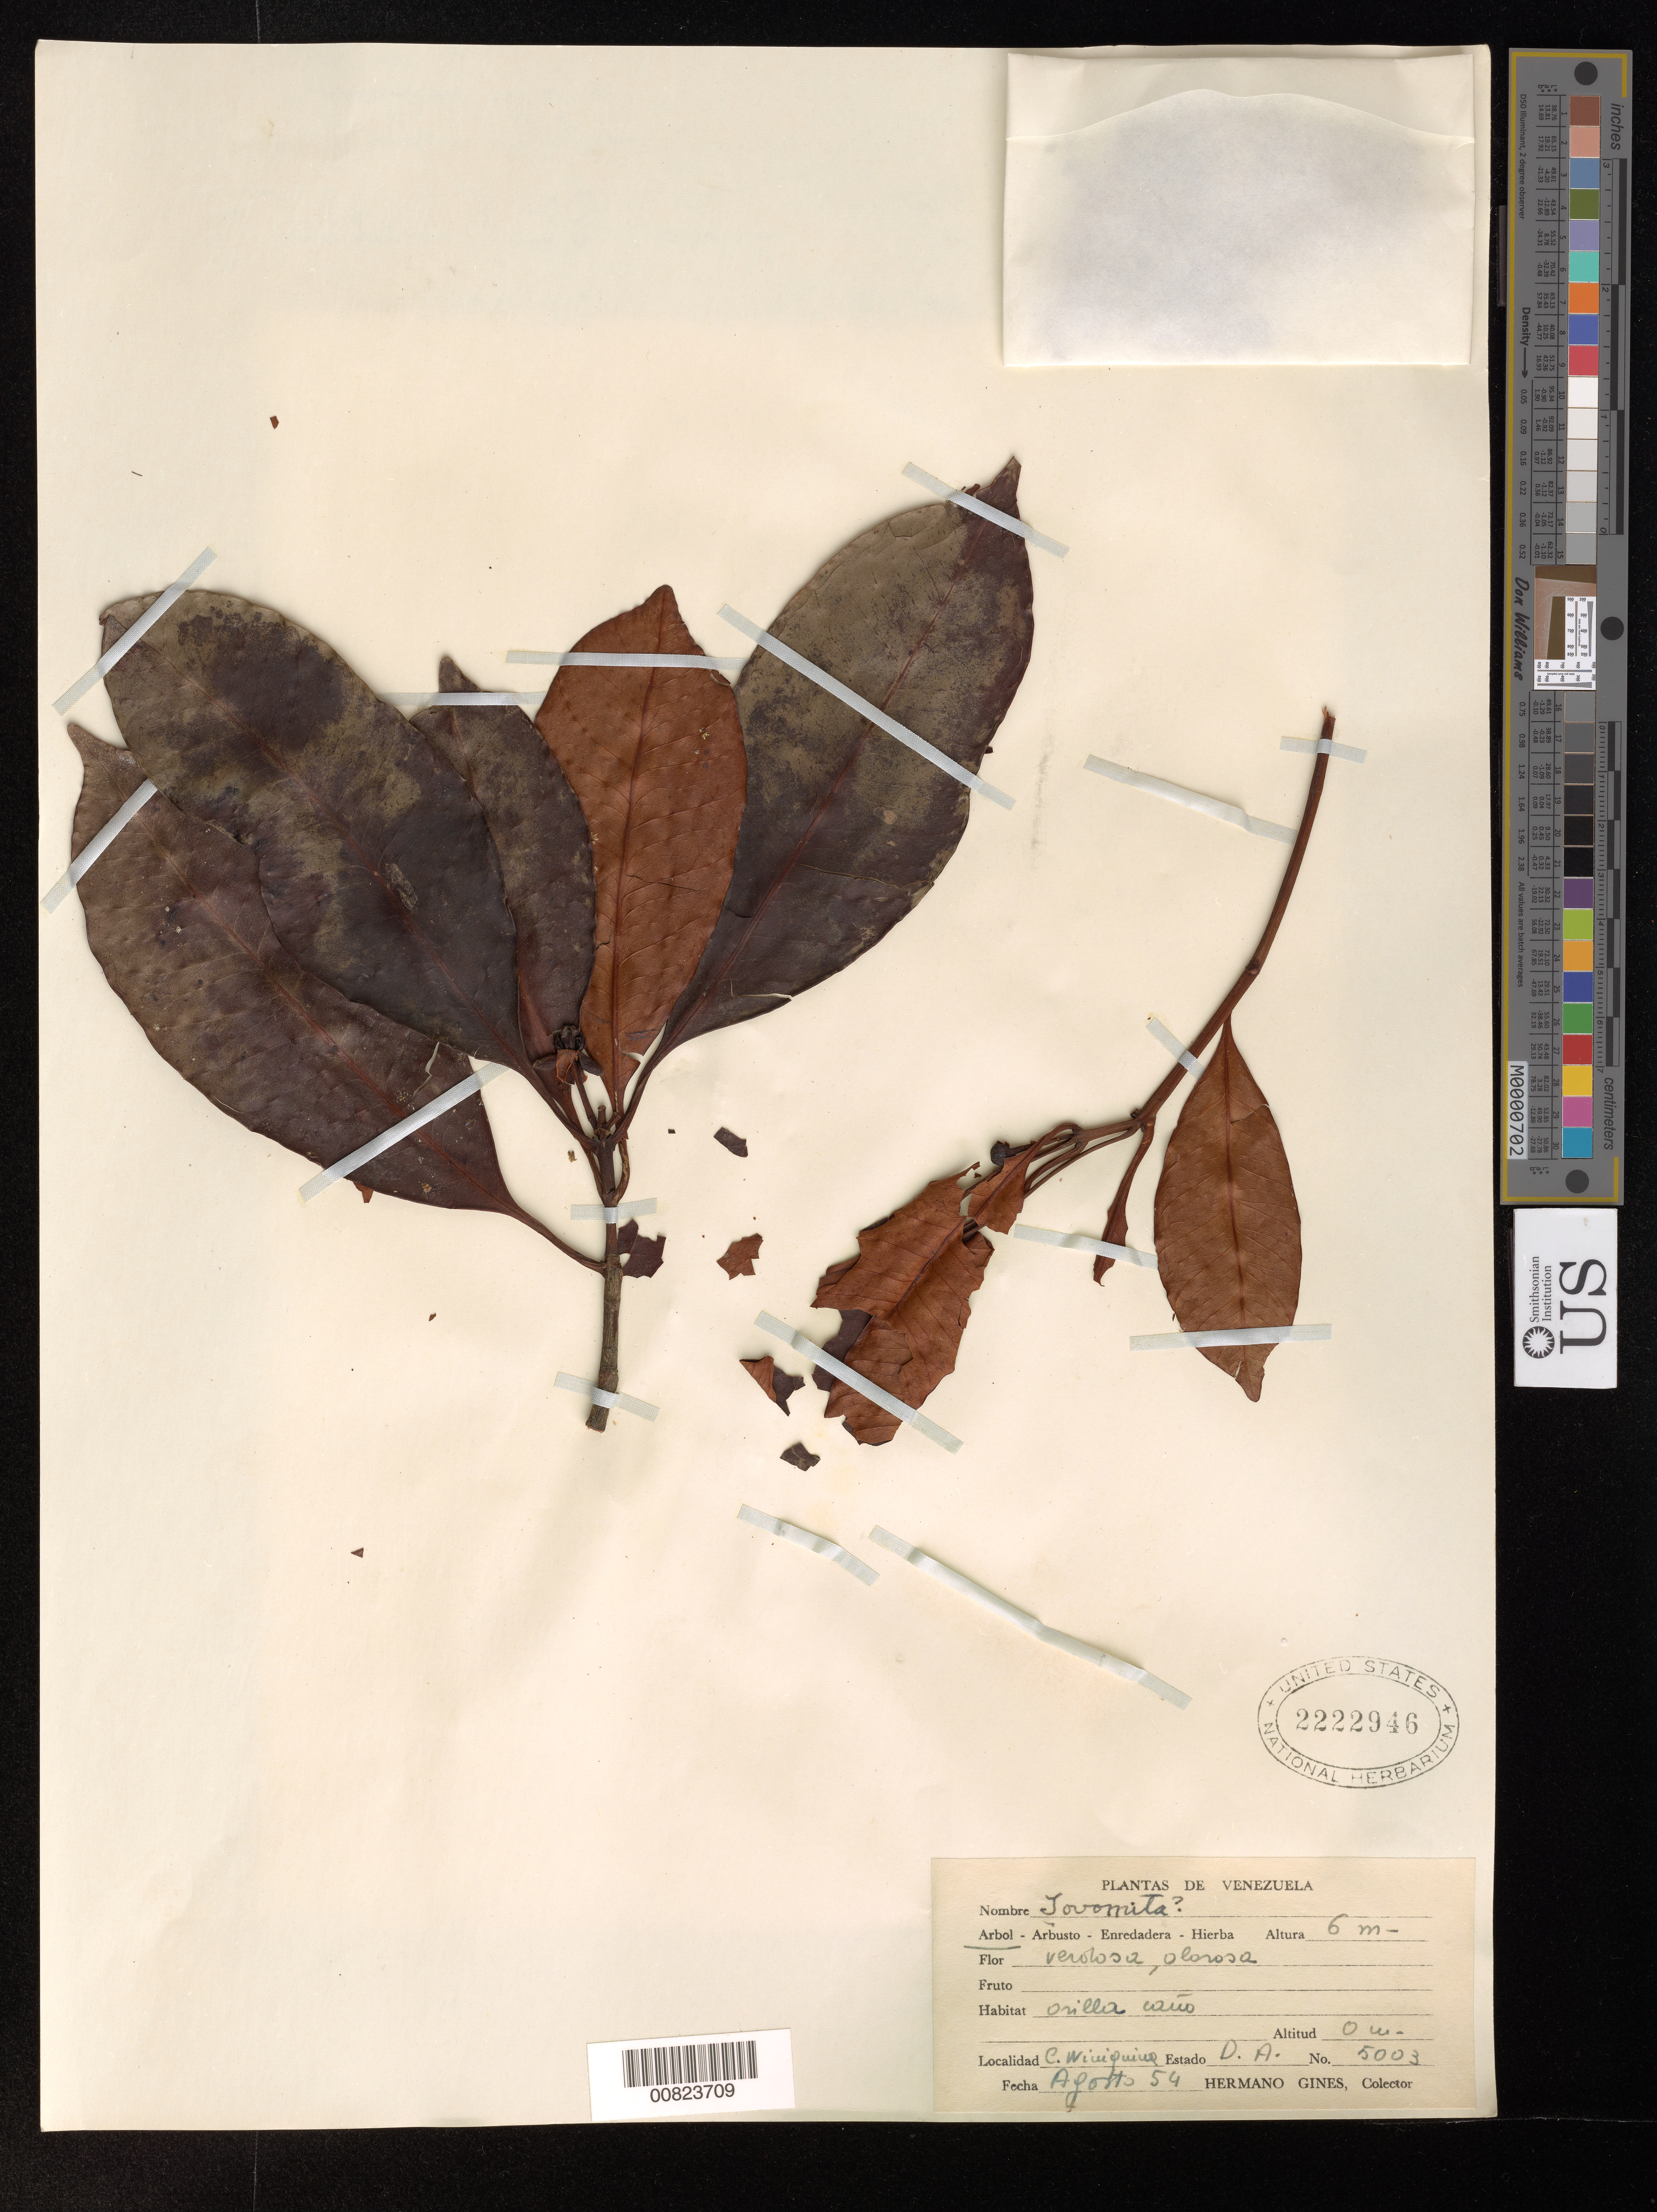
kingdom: Plantae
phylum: Tracheophyta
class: Magnoliopsida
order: Malpighiales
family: Clusiaceae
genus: Tovomita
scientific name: Tovomita sp.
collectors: H. Gines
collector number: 5003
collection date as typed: Aug-54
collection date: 1954-08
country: Venezuela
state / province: Delta Amacuro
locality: C. Wiuiquina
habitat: Orilla Cano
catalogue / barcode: US 2222946